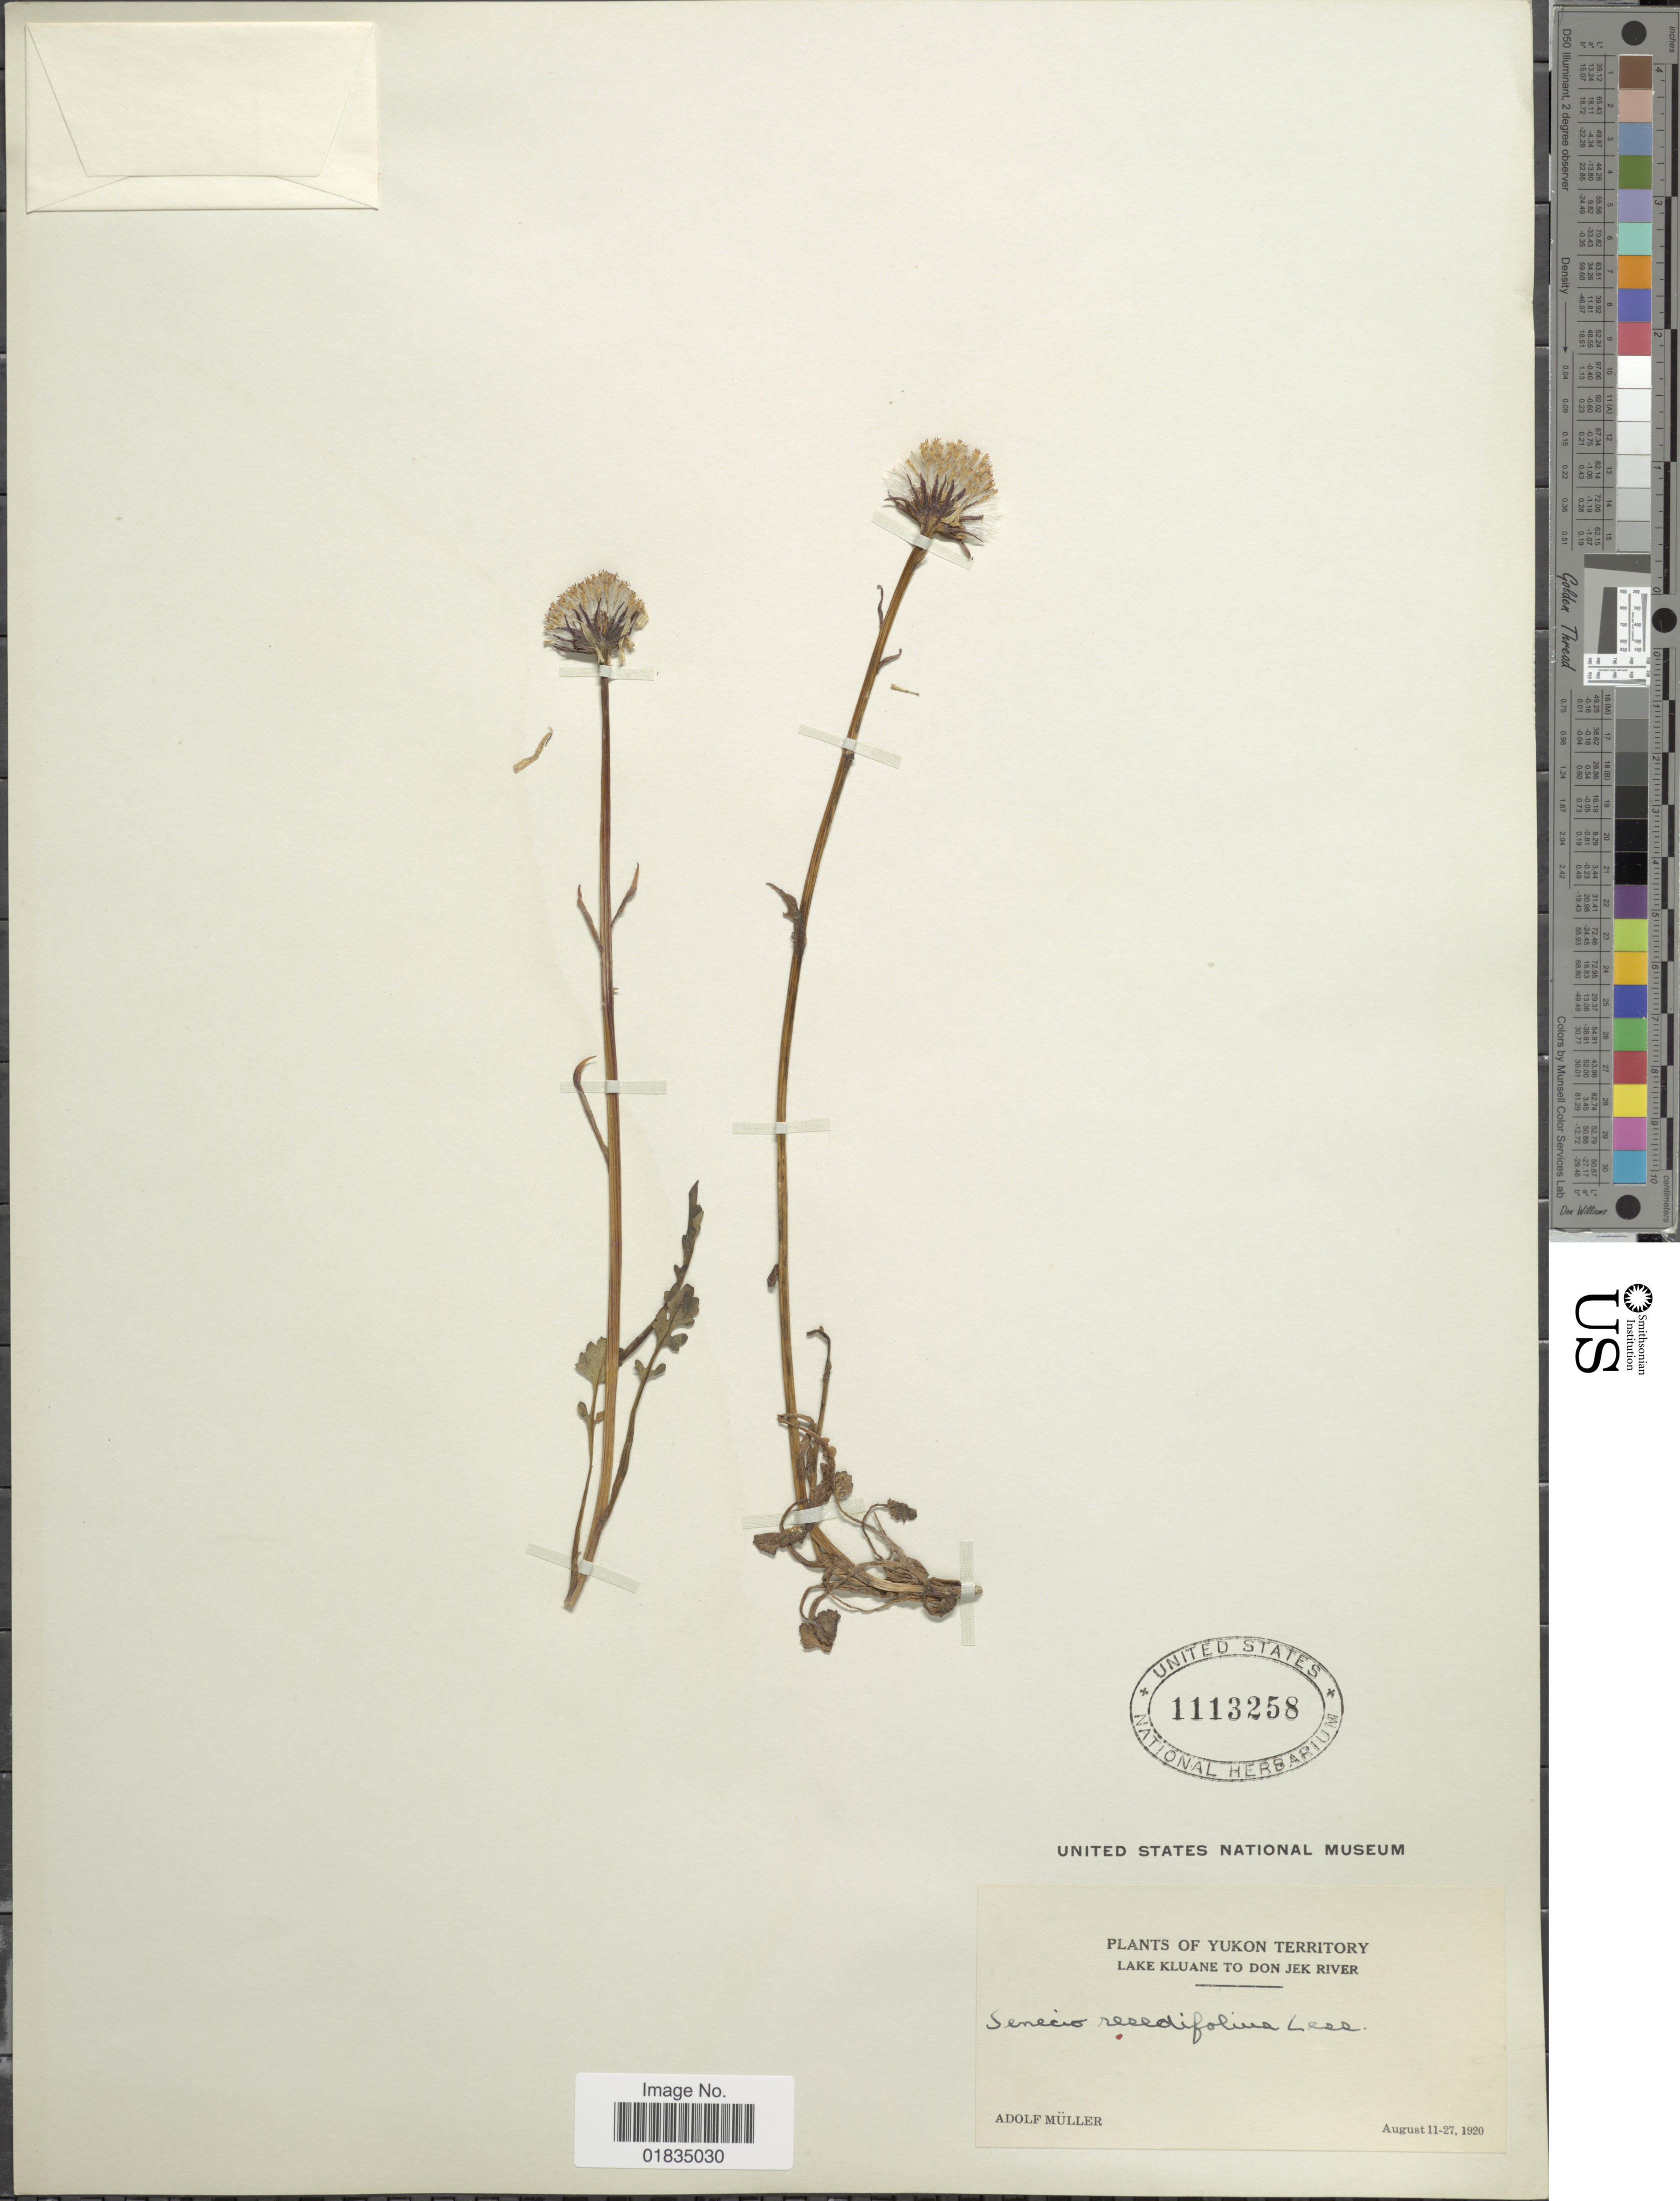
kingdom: Plantae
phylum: Tracheophyta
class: Magnoliopsida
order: Asterales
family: Asteraceae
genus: Packera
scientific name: Packera heterophylla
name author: (Fisch.) E. Wiebe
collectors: A. Muller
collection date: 1920-08-11/1920-08-27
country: Canada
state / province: Yukon Territory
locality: Lake Kluan to Don Kej River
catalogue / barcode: US 1113258